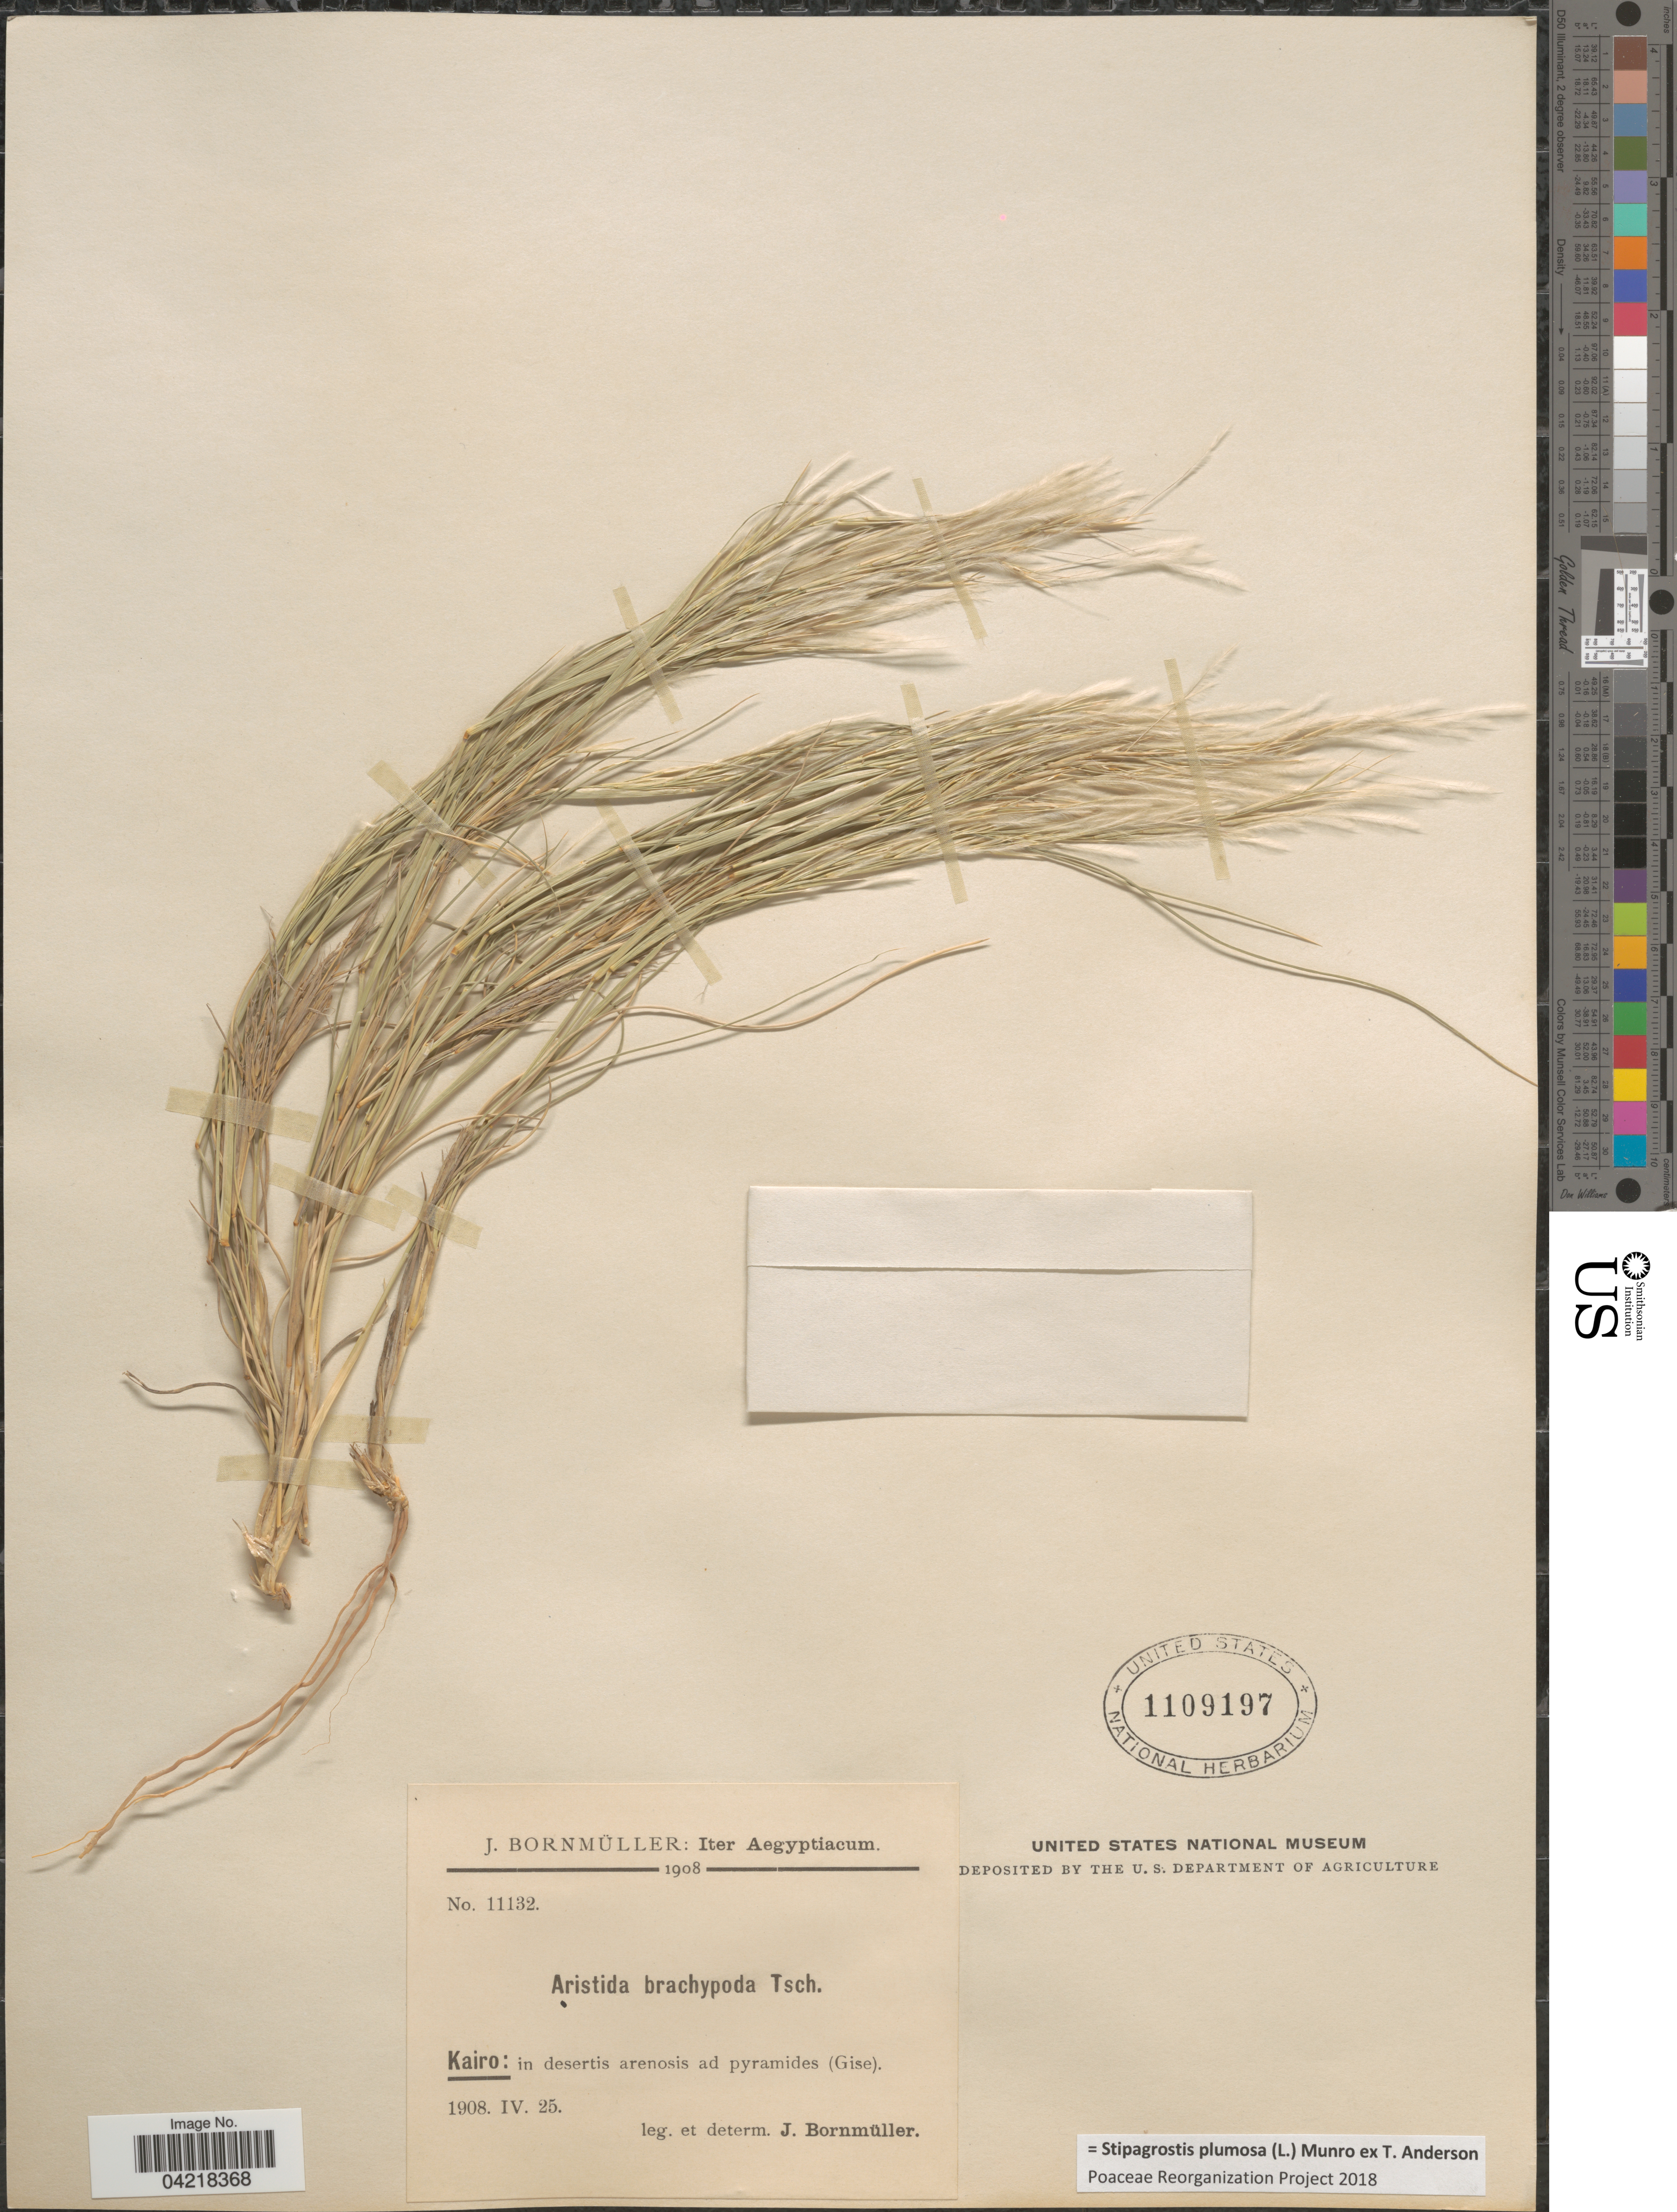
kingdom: Plantae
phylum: Tracheophyta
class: Liliopsida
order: Poales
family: Poaceae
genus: Stipagrostis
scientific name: Stipagrostis plumosa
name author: (L.) Munro ex T. Anderson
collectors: J. Bornmüller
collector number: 11132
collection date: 1908-04-25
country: Egypt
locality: Iter Aegyptiacum 1908. Kairo: in desertis arenosis ad pyramides (Gise).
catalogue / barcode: US 1109197